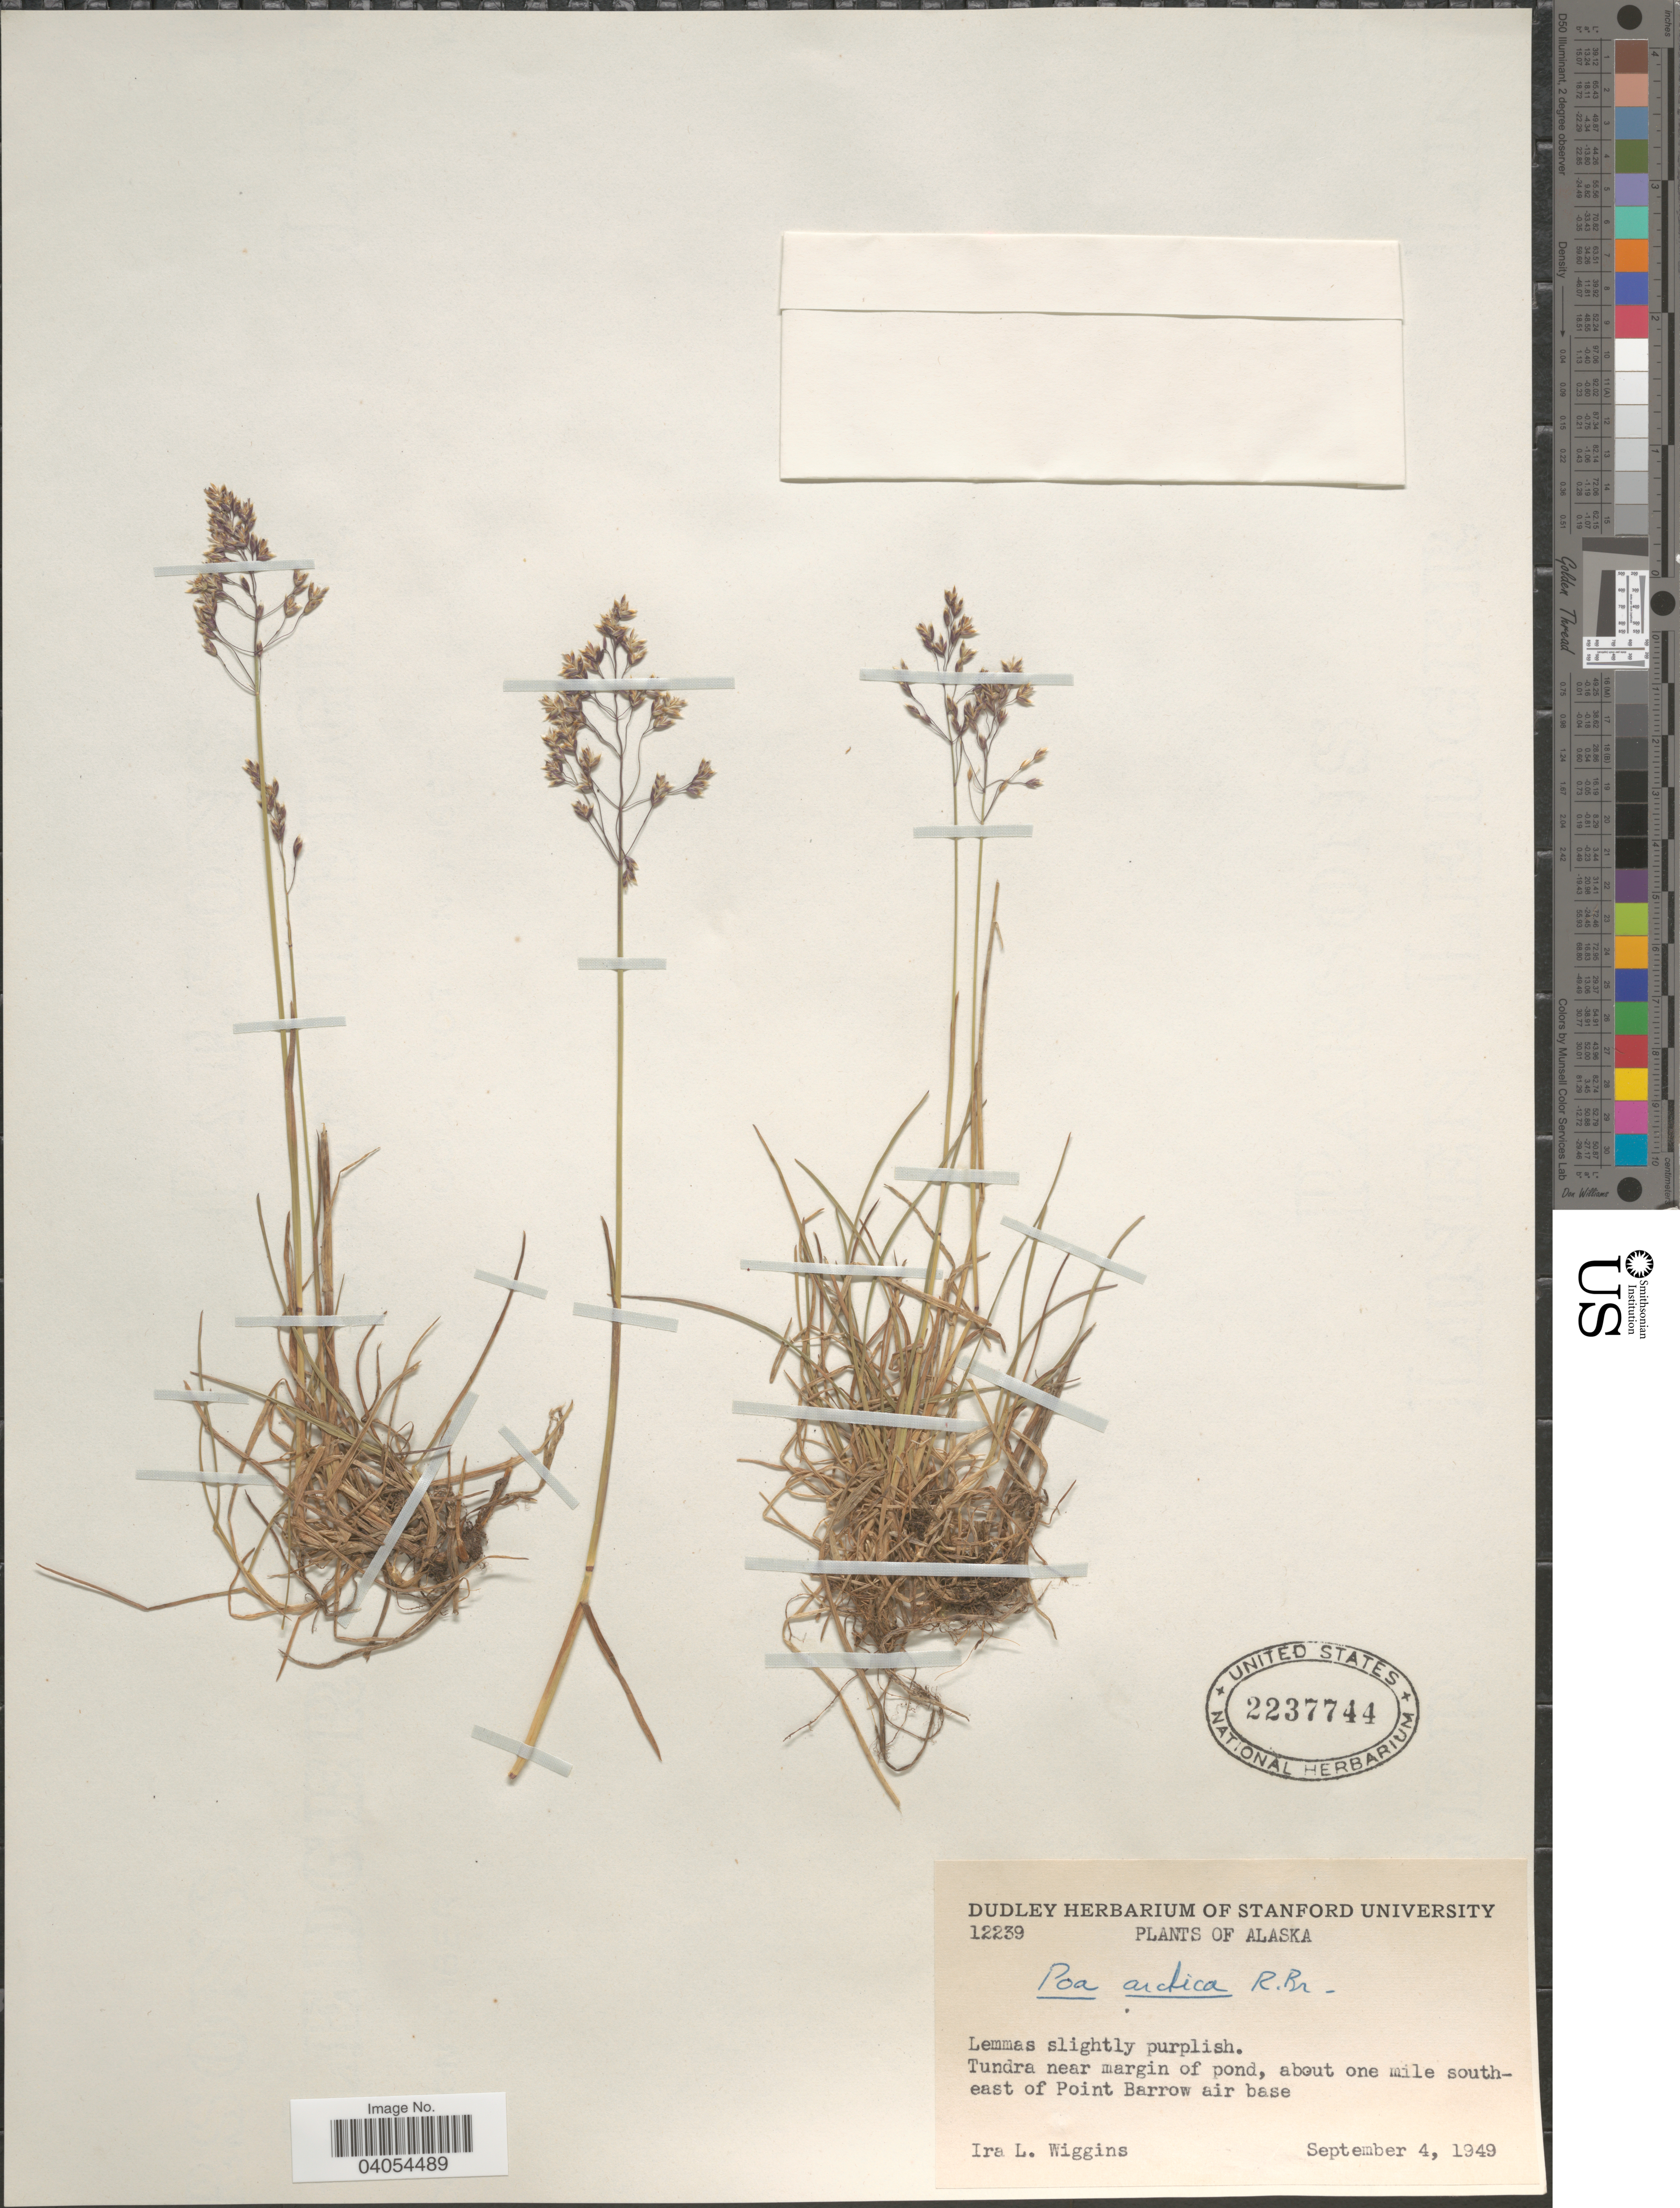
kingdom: Plantae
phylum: Tracheophyta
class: Liliopsida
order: Poales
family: Poaceae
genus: Poa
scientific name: Poa arctica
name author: R. Br.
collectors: I. L. Wiggins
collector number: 12239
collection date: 1949-09-04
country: United States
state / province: Alaska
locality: Tundra near margin of pond, about one mile southeast of Point Barrow air base.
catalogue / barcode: US 2237744